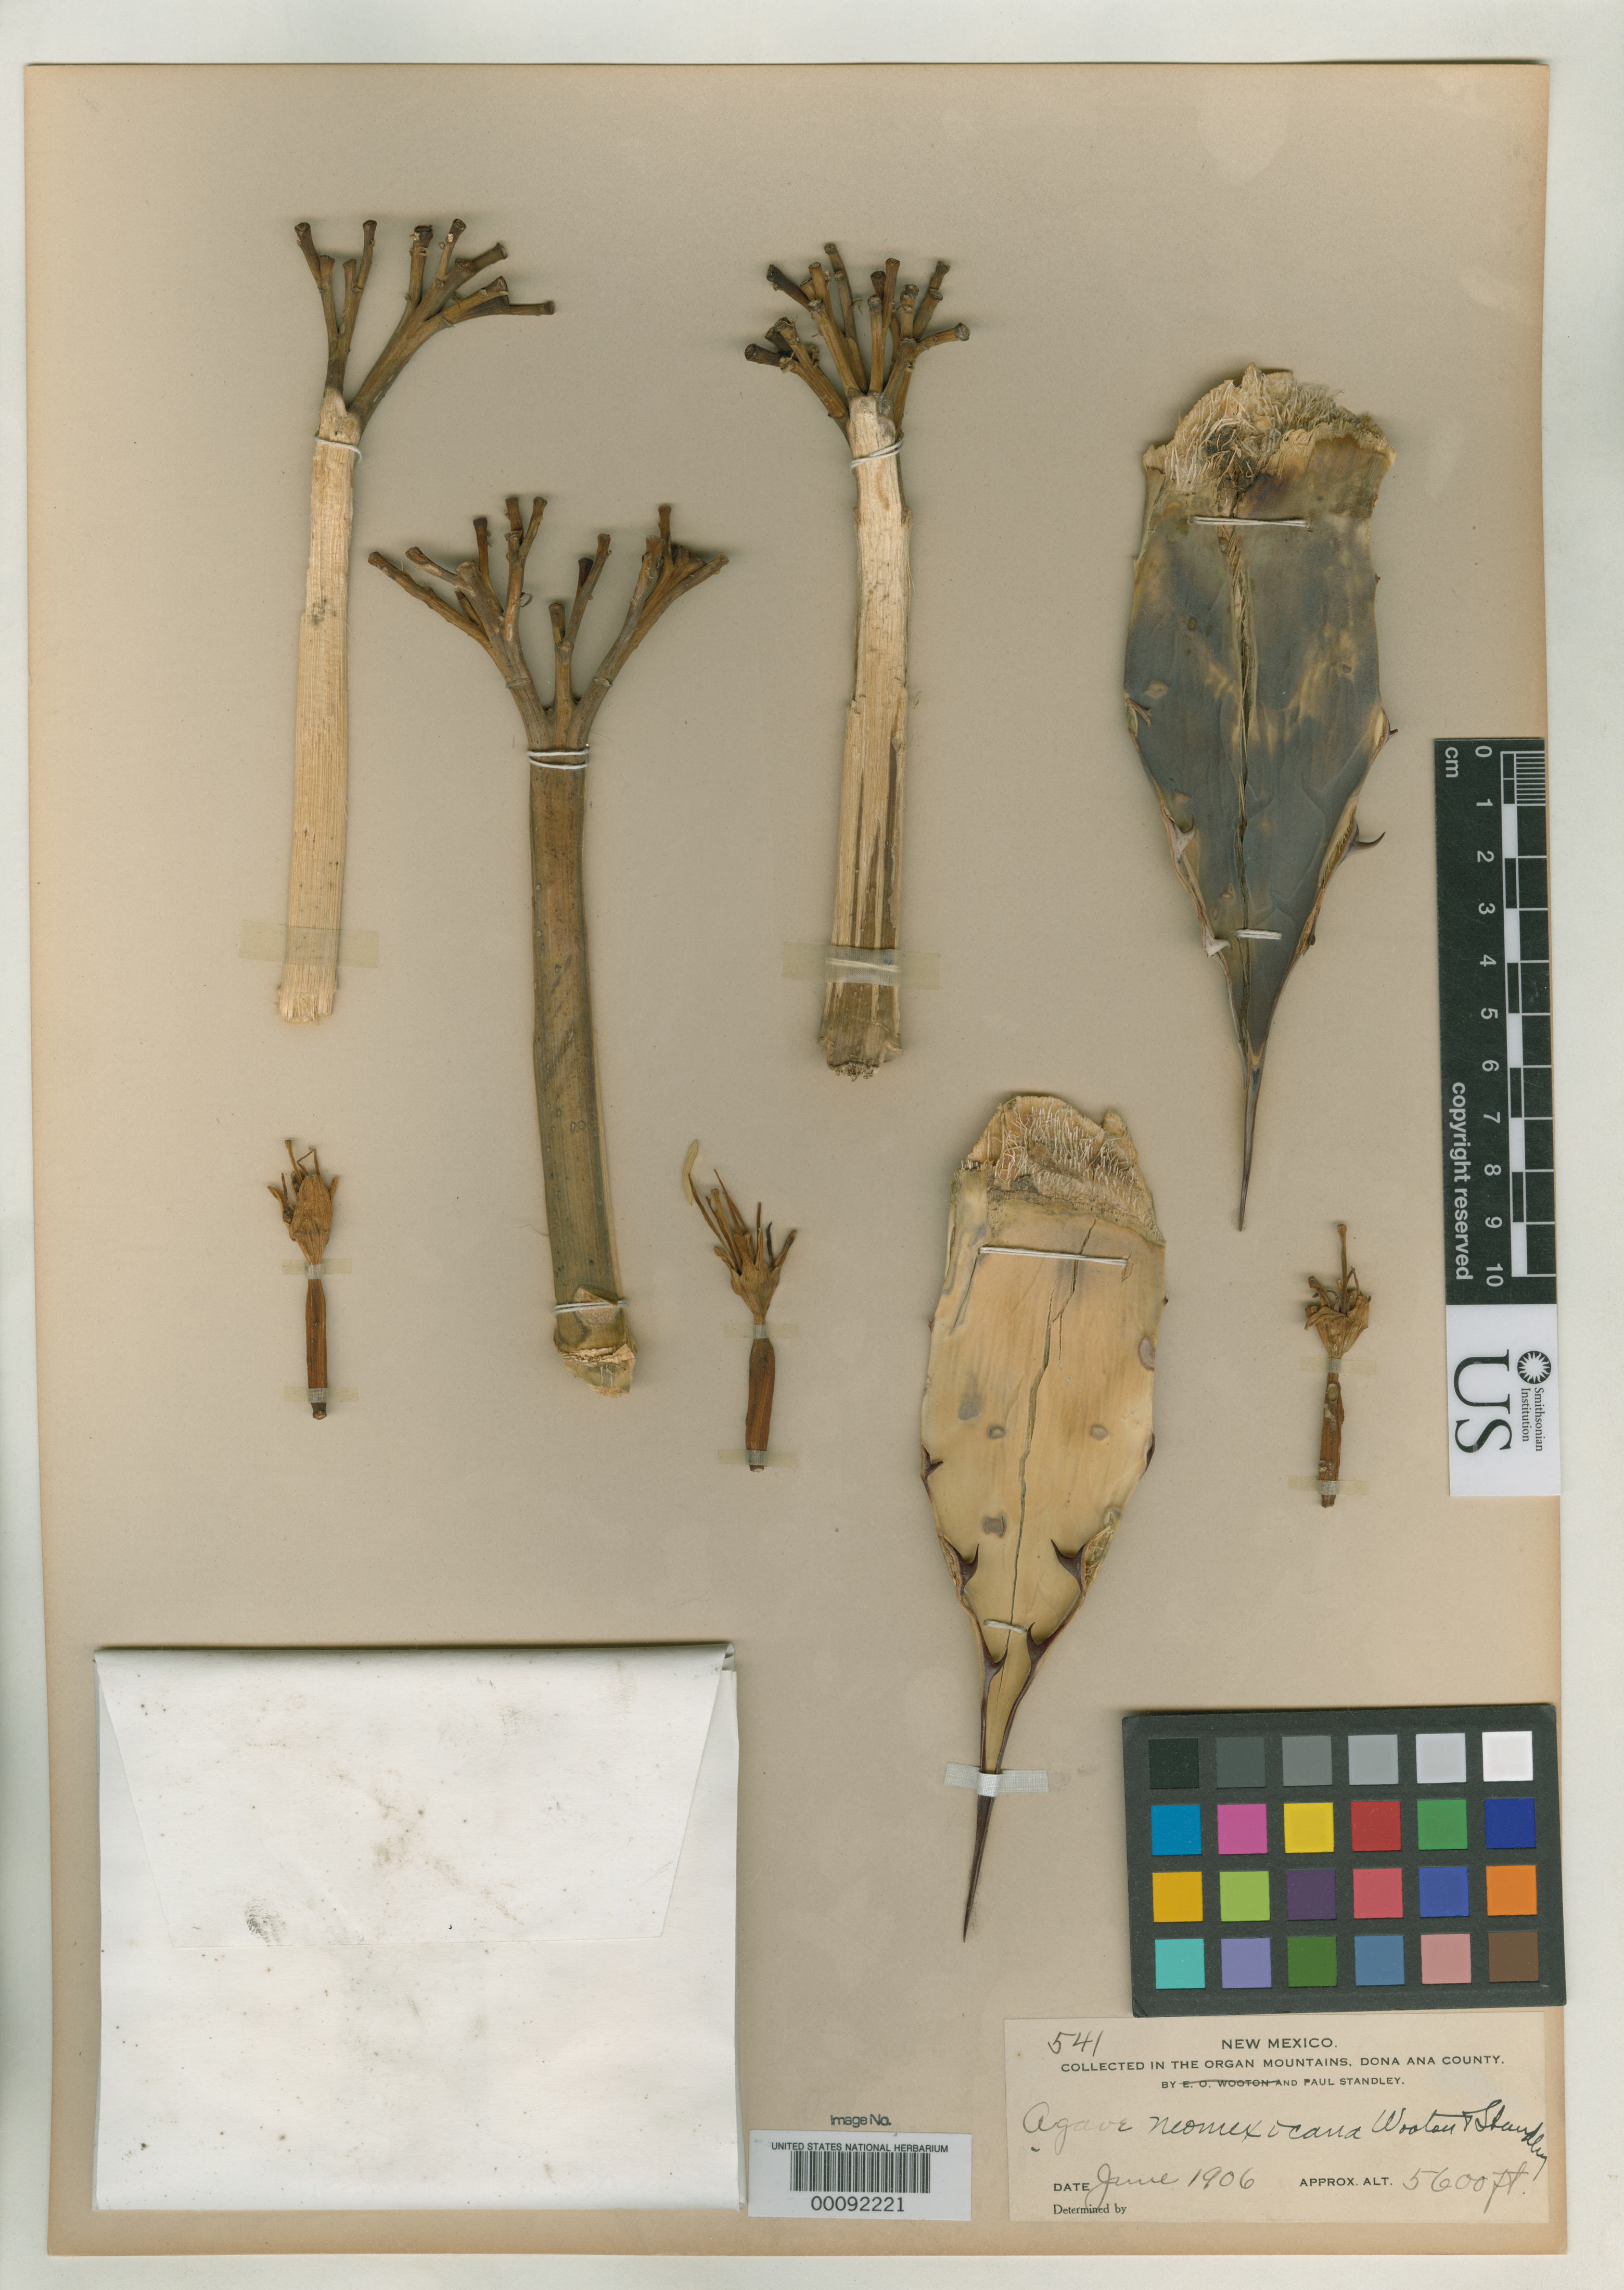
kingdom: Plantae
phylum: Tracheophyta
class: Liliopsida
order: Asparagales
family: Asparagaceae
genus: Agave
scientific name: Agave neomexicana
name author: Wooton & Standl.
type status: Holotype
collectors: P. C. Standley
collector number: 541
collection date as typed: Jun 1906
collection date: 1906-06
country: United States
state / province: New Mexico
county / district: Dona Ana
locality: Organ Mountains.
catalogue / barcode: US 498333